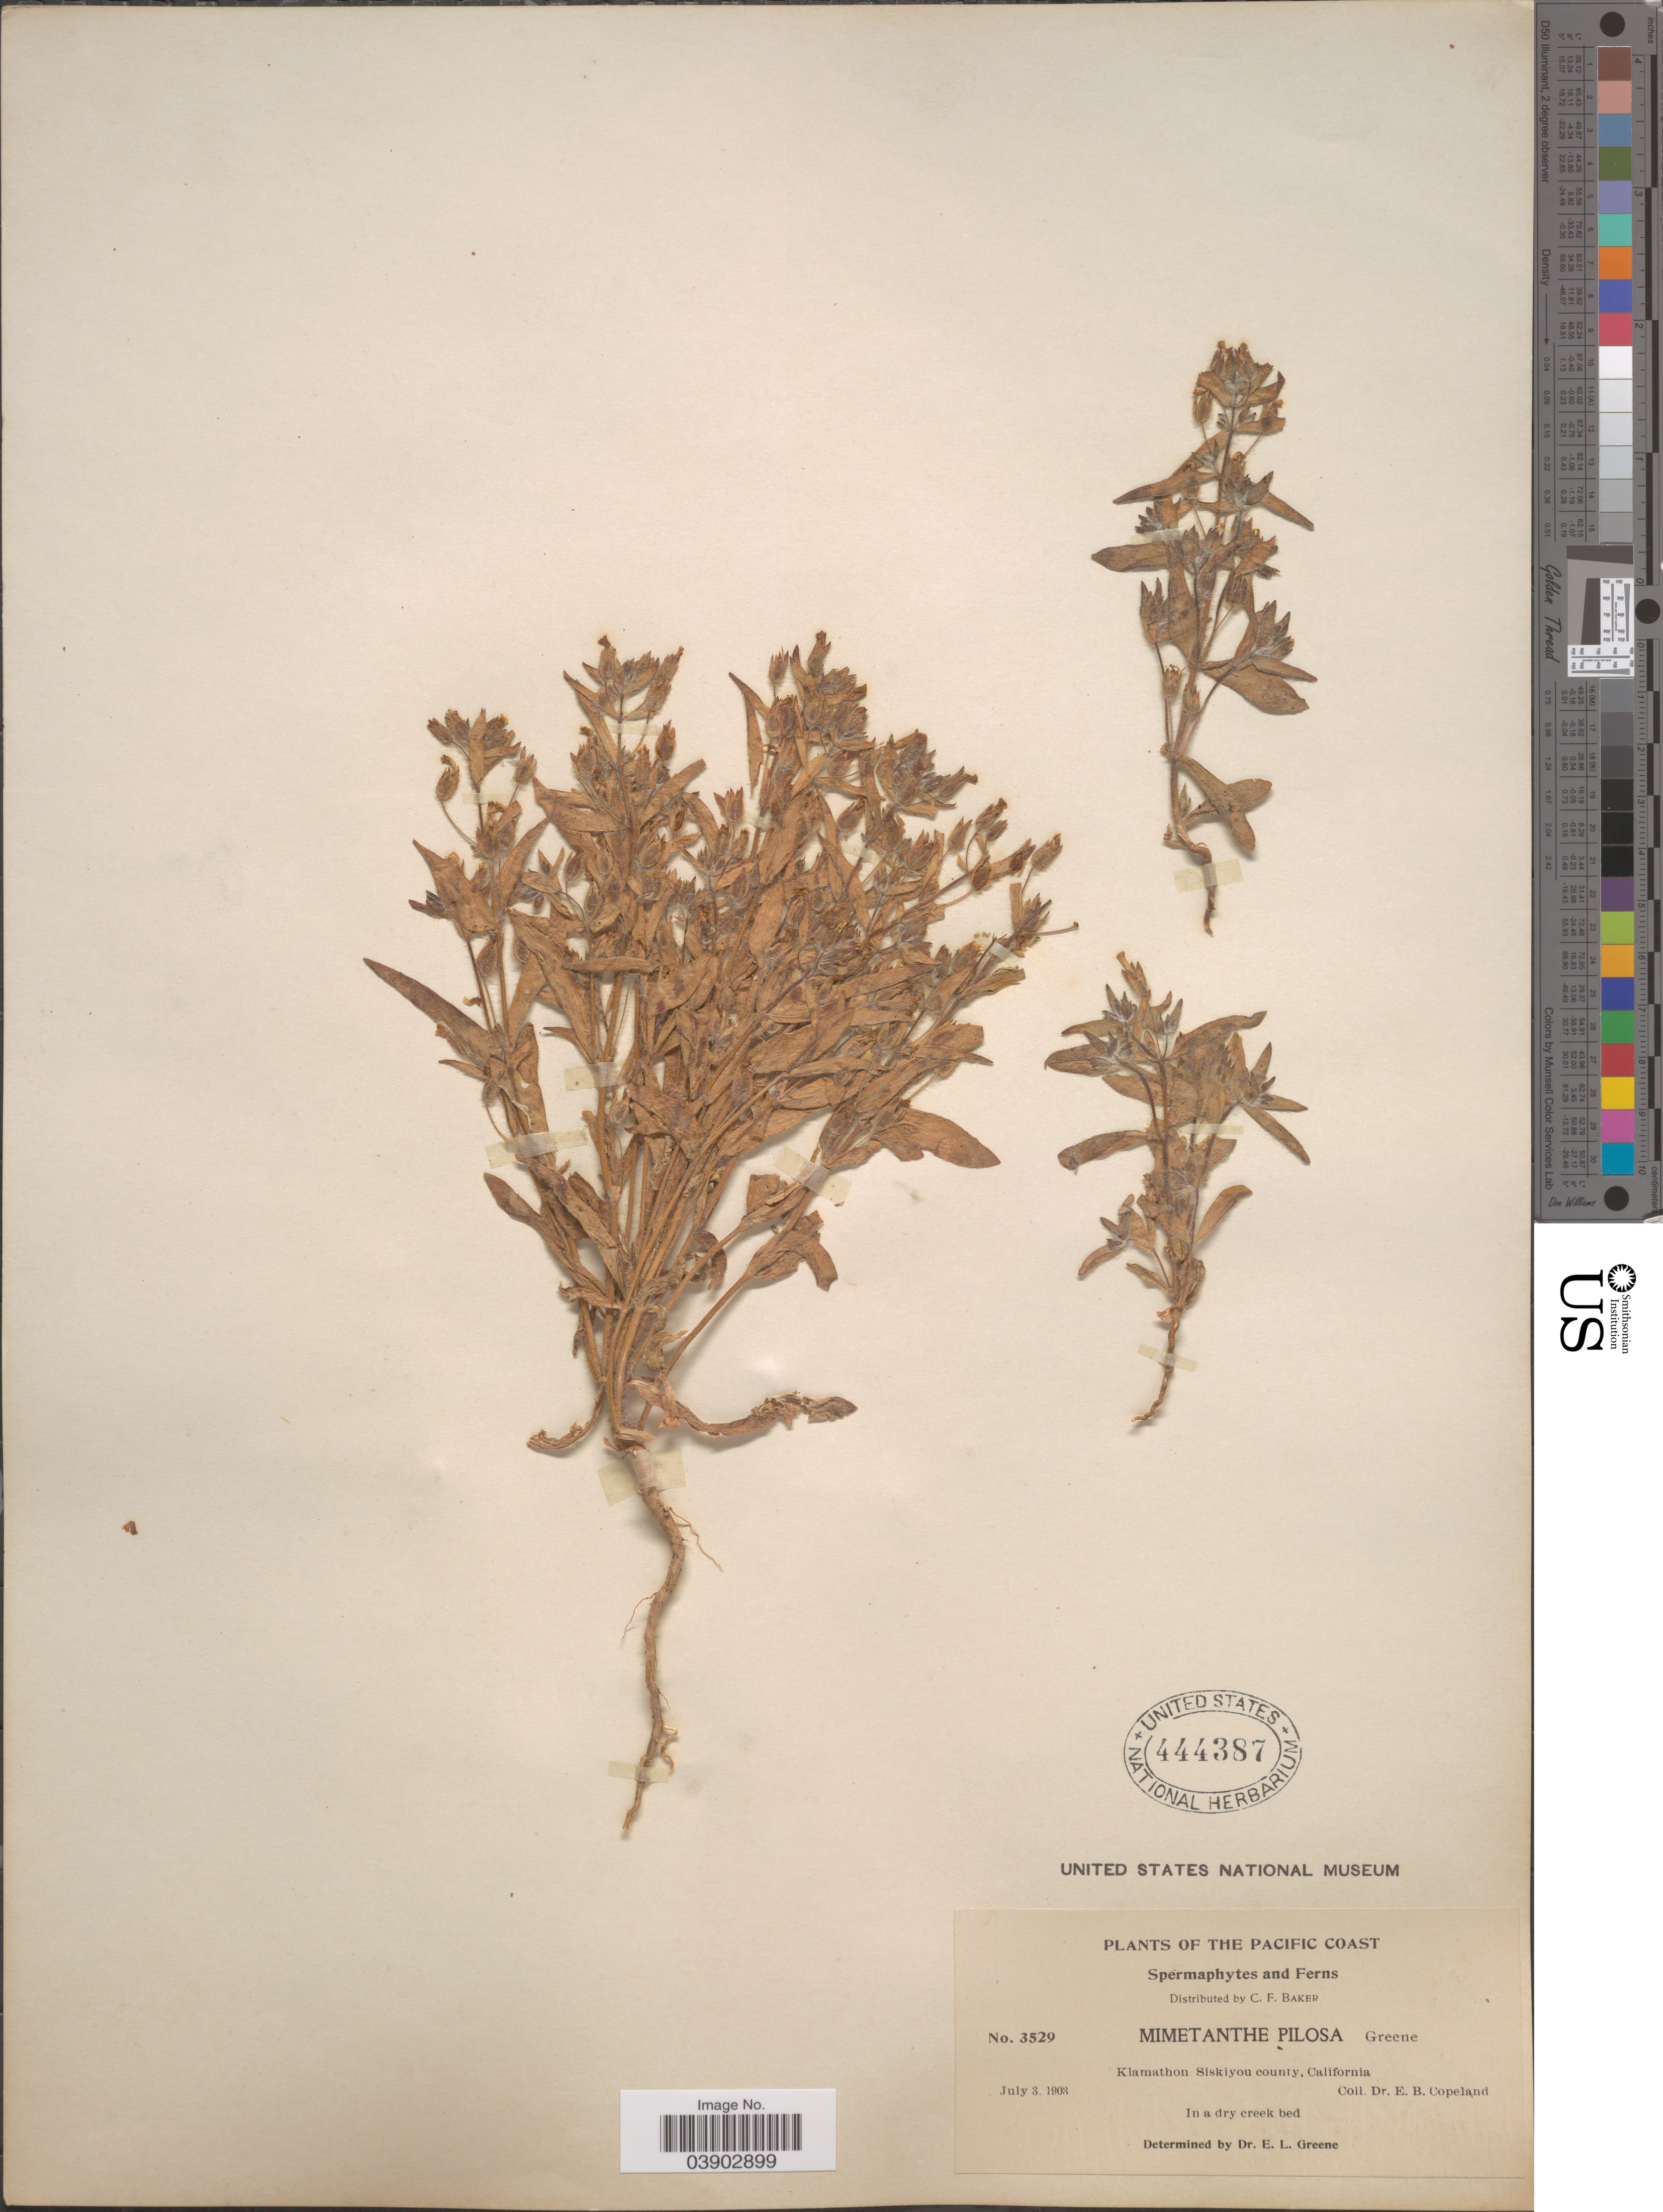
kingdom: Plantae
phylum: Tracheophyta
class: Magnoliopsida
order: Lamiales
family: Phrymaceae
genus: Mimetanthe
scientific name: Mimetanthe pilosa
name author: (Benth.) Greene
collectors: E. B. Copeland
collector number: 3529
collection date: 1903-07-03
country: United States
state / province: California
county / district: Siskiyou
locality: The Pacific Coast. Klamathon Siskiyou county.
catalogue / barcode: US 444387